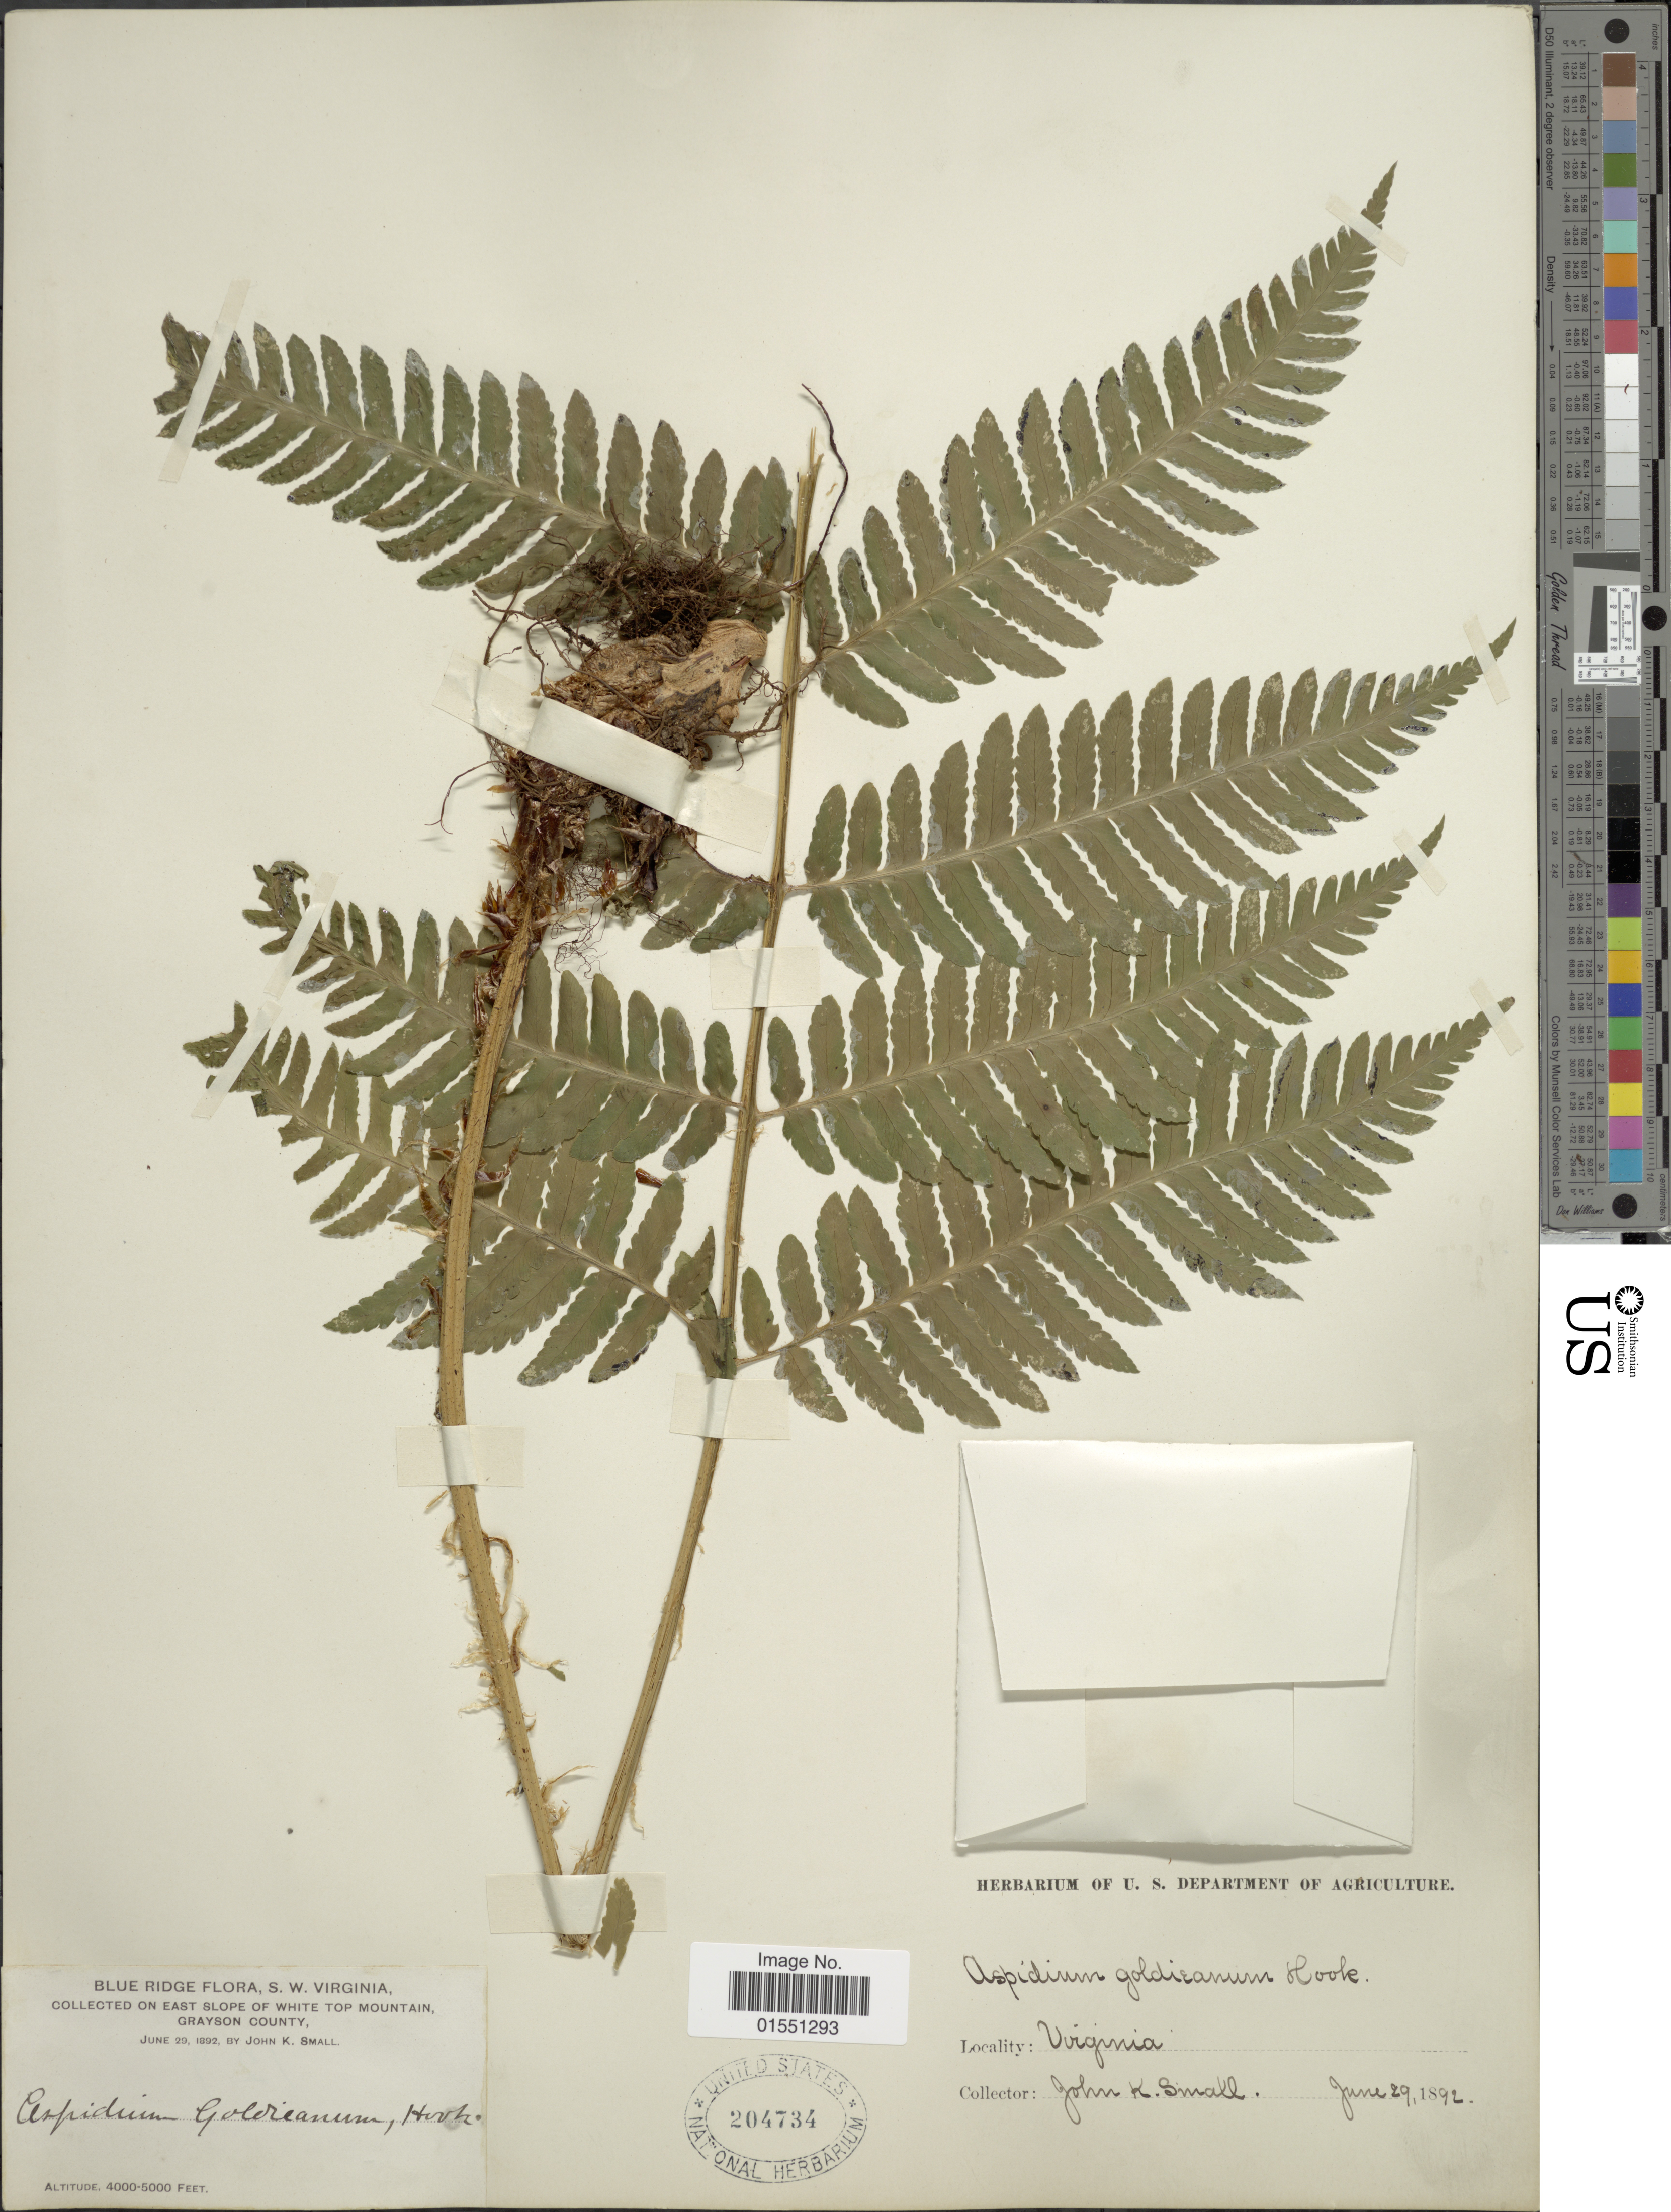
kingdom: Plantae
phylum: Tracheophyta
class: Polypodiopsida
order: Polypodiales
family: Dryopteridaceae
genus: Dryopteris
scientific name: Dryopteris goldiana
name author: (Hook. ex Goldie) A. Gray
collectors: J. K. Small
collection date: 1892-06-29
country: United States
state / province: Virginia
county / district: Grayson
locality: Blue Ridge Flora, SW Virginia. East slope of White Top Mountain.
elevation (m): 1219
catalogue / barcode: US 204734